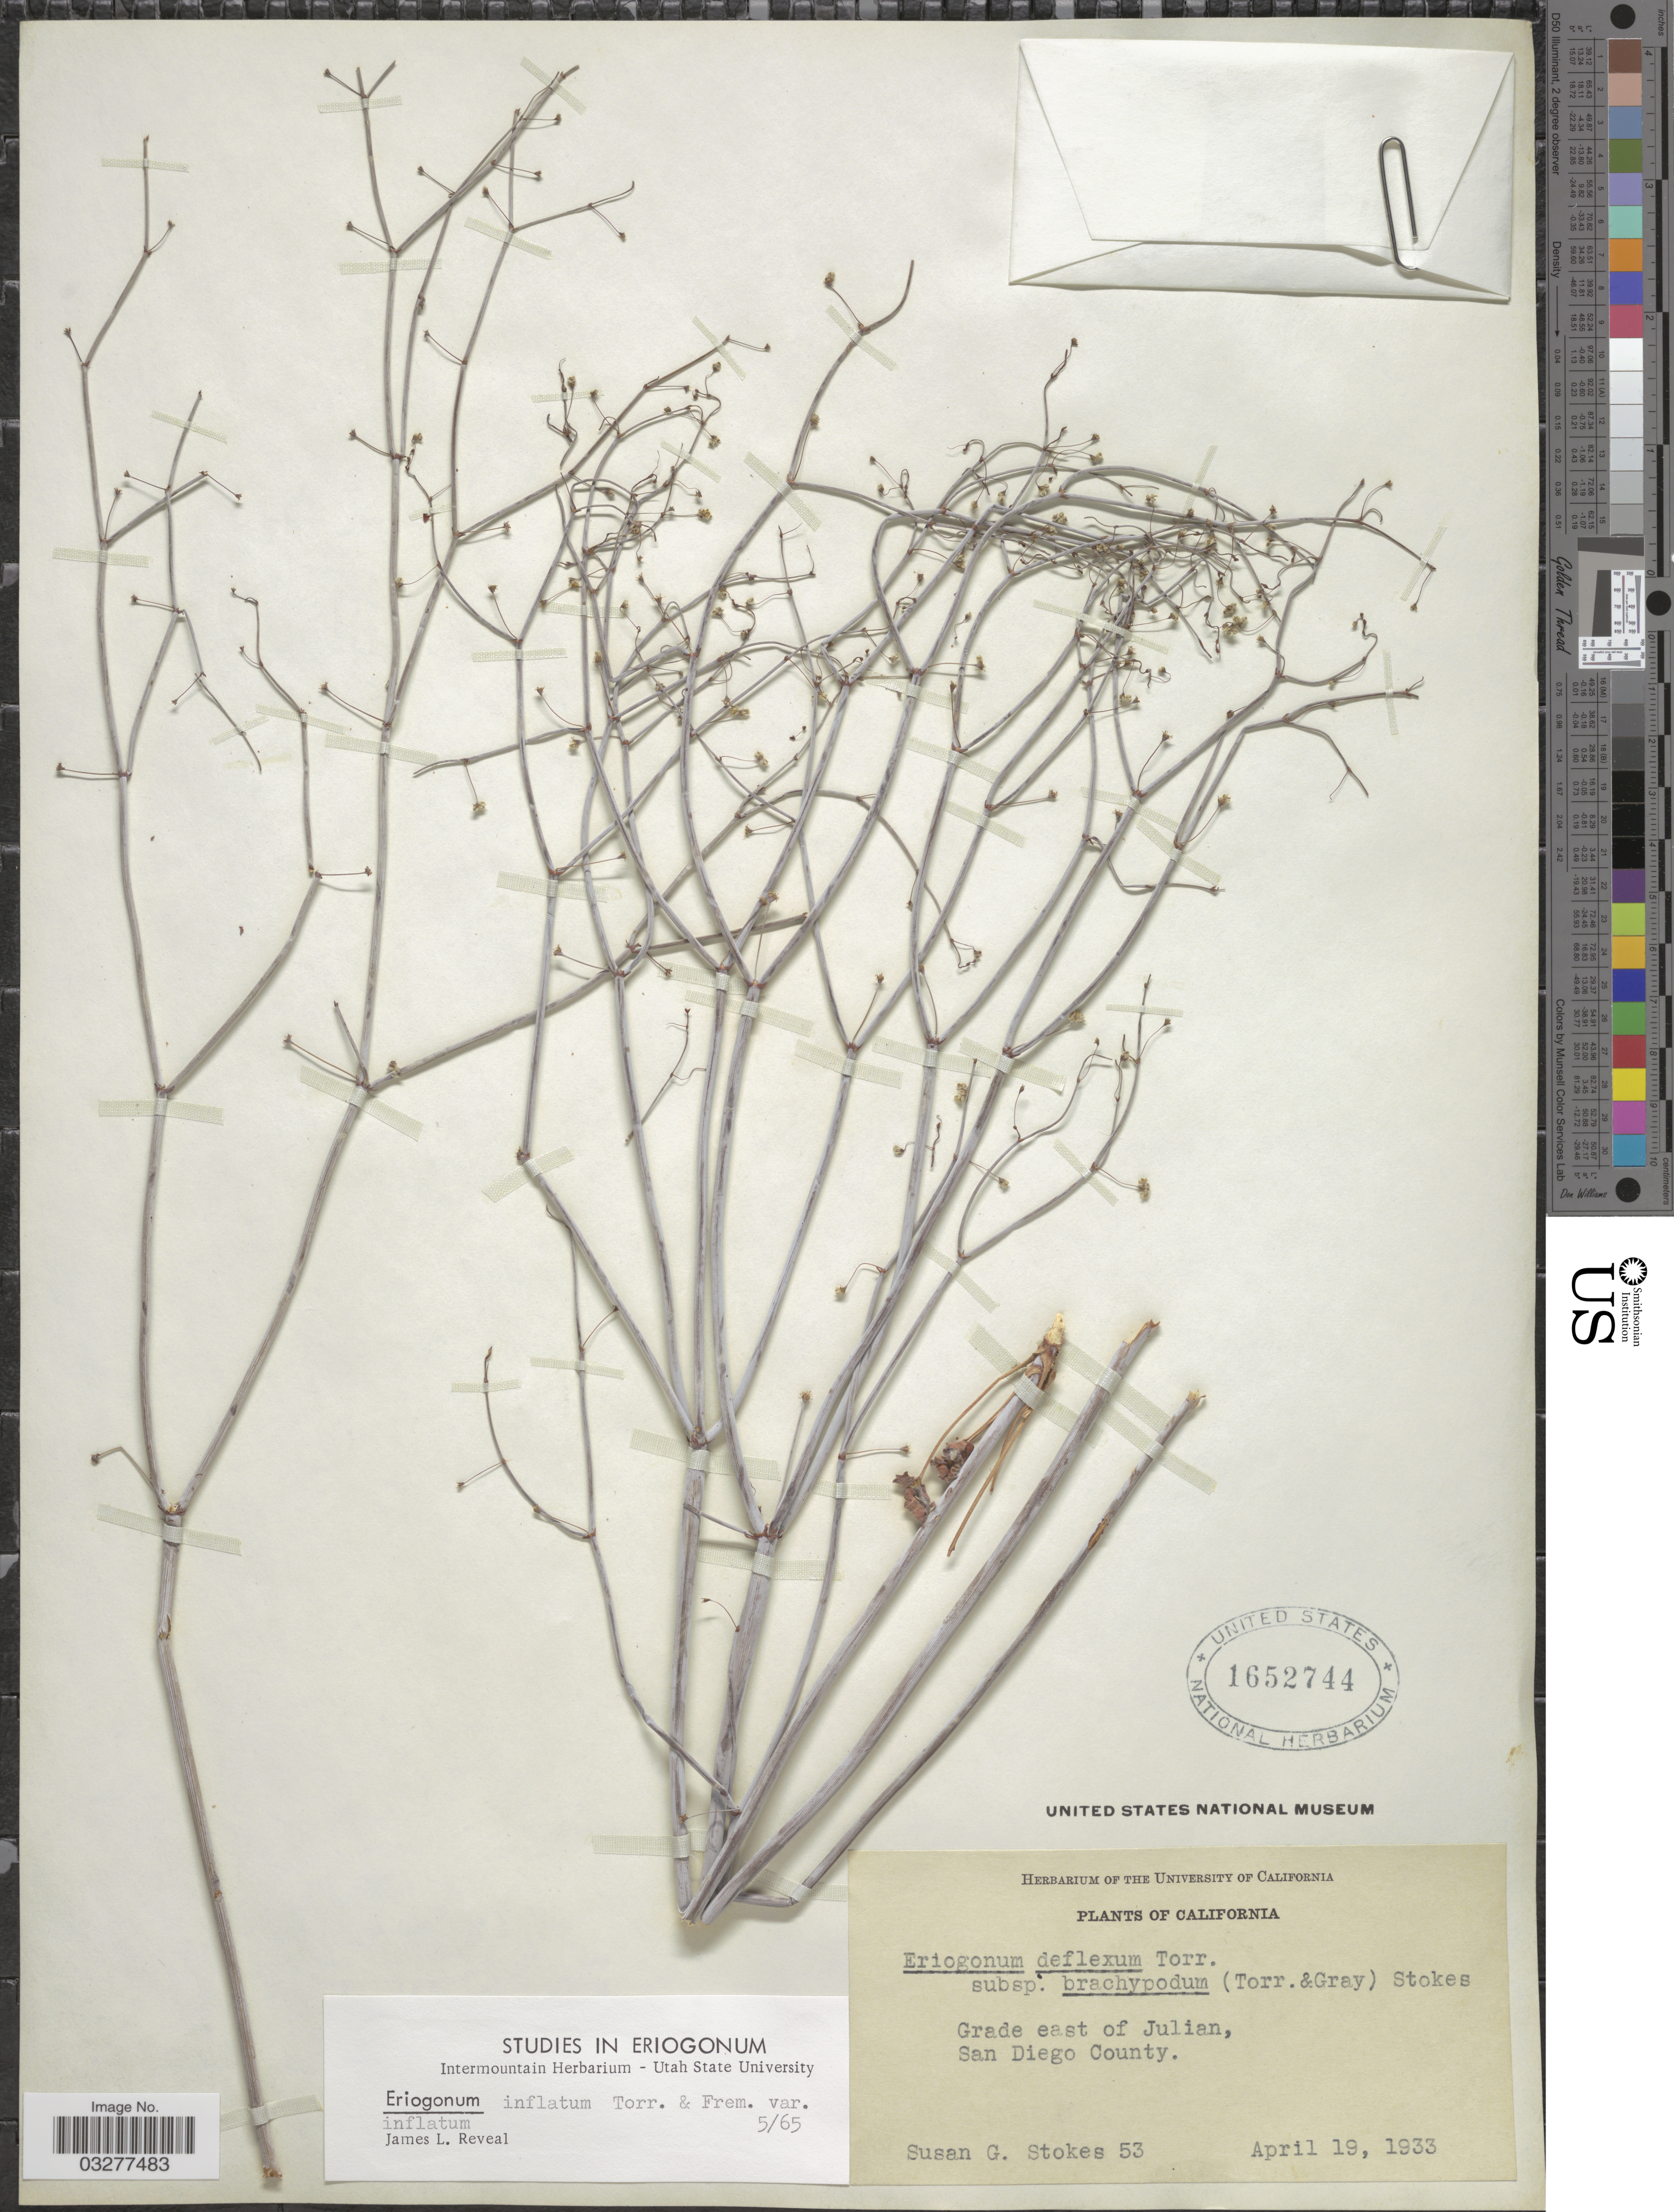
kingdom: Plantae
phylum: Tracheophyta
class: Magnoliopsida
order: Caryophyllales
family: Polygonaceae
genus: Eriogonum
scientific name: Eriogonum inflatum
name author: Torr. & Frém.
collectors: S. G. Stokes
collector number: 53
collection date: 1933-04-19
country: United States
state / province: California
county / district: San Diego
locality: Grade east of Julian, San Diego County.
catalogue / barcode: US 1652744